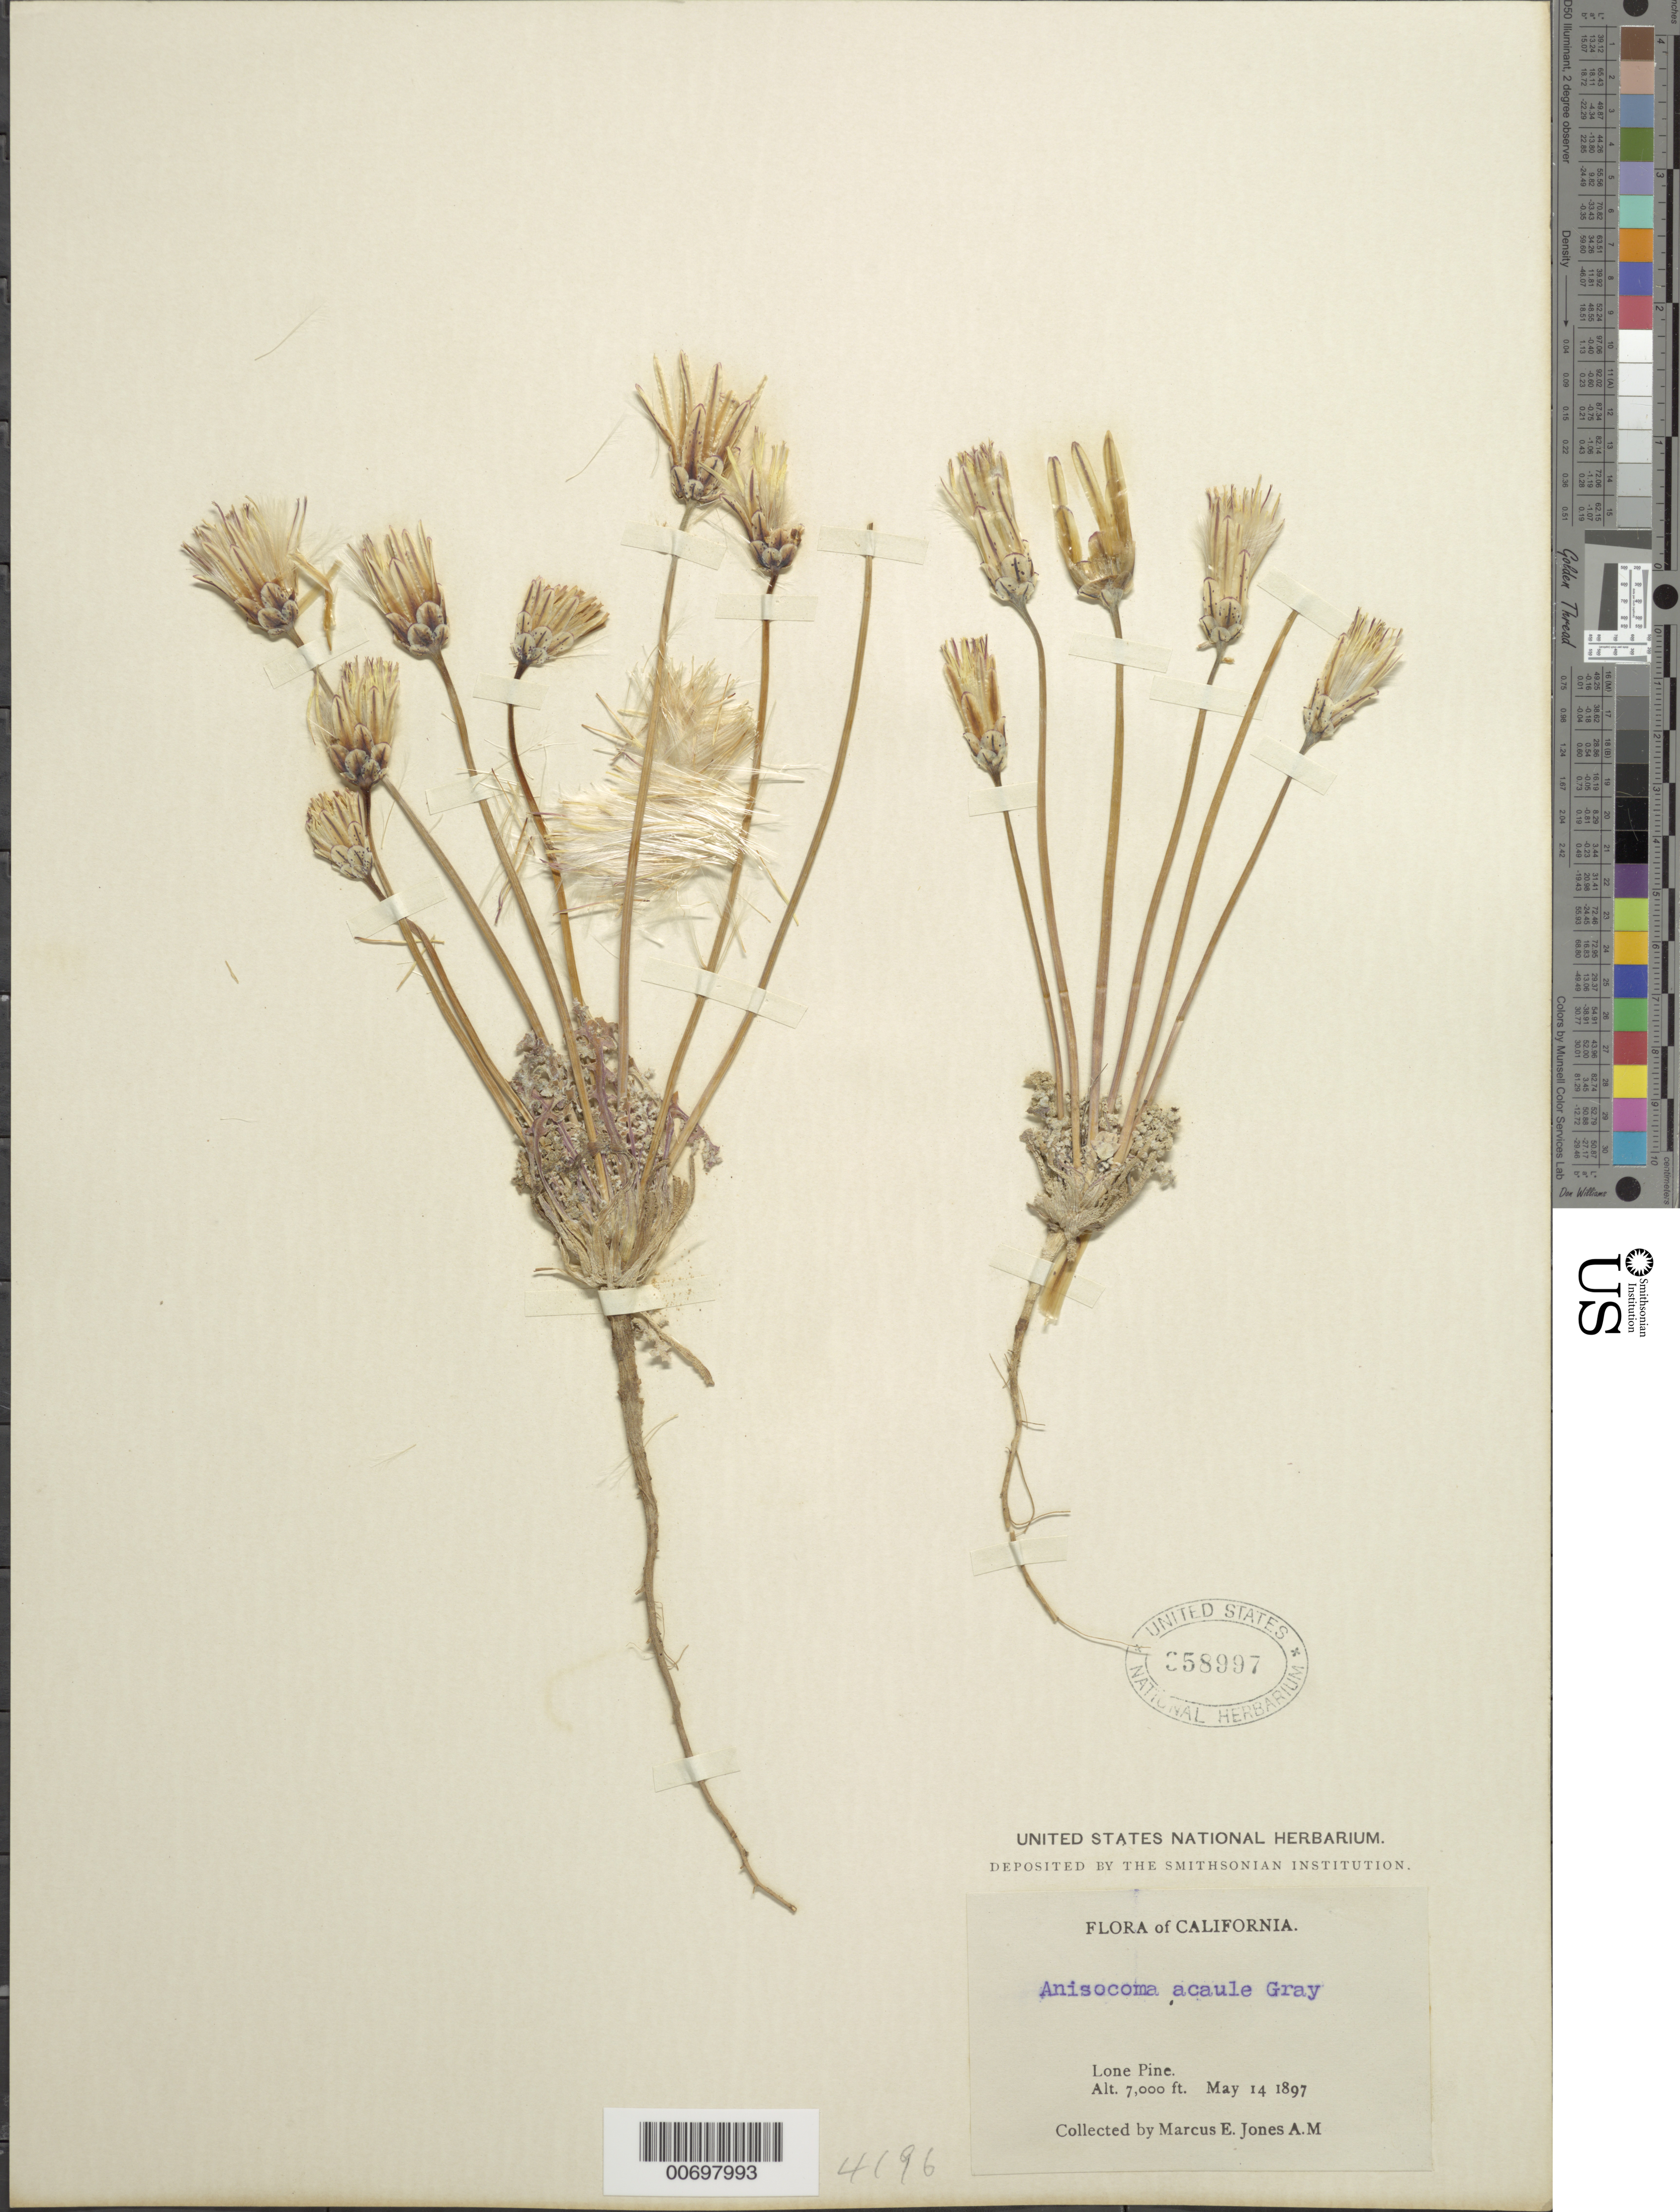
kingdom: Plantae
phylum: Tracheophyta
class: Magnoliopsida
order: Asterales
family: Asteraceae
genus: Anisocoma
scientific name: Anisocoma acaulis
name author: Torr. & A. Gray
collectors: M. E. Jones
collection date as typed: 14 May 1897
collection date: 1897-05-14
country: United States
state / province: California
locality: Lone Pine.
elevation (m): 2134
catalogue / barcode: US 358997